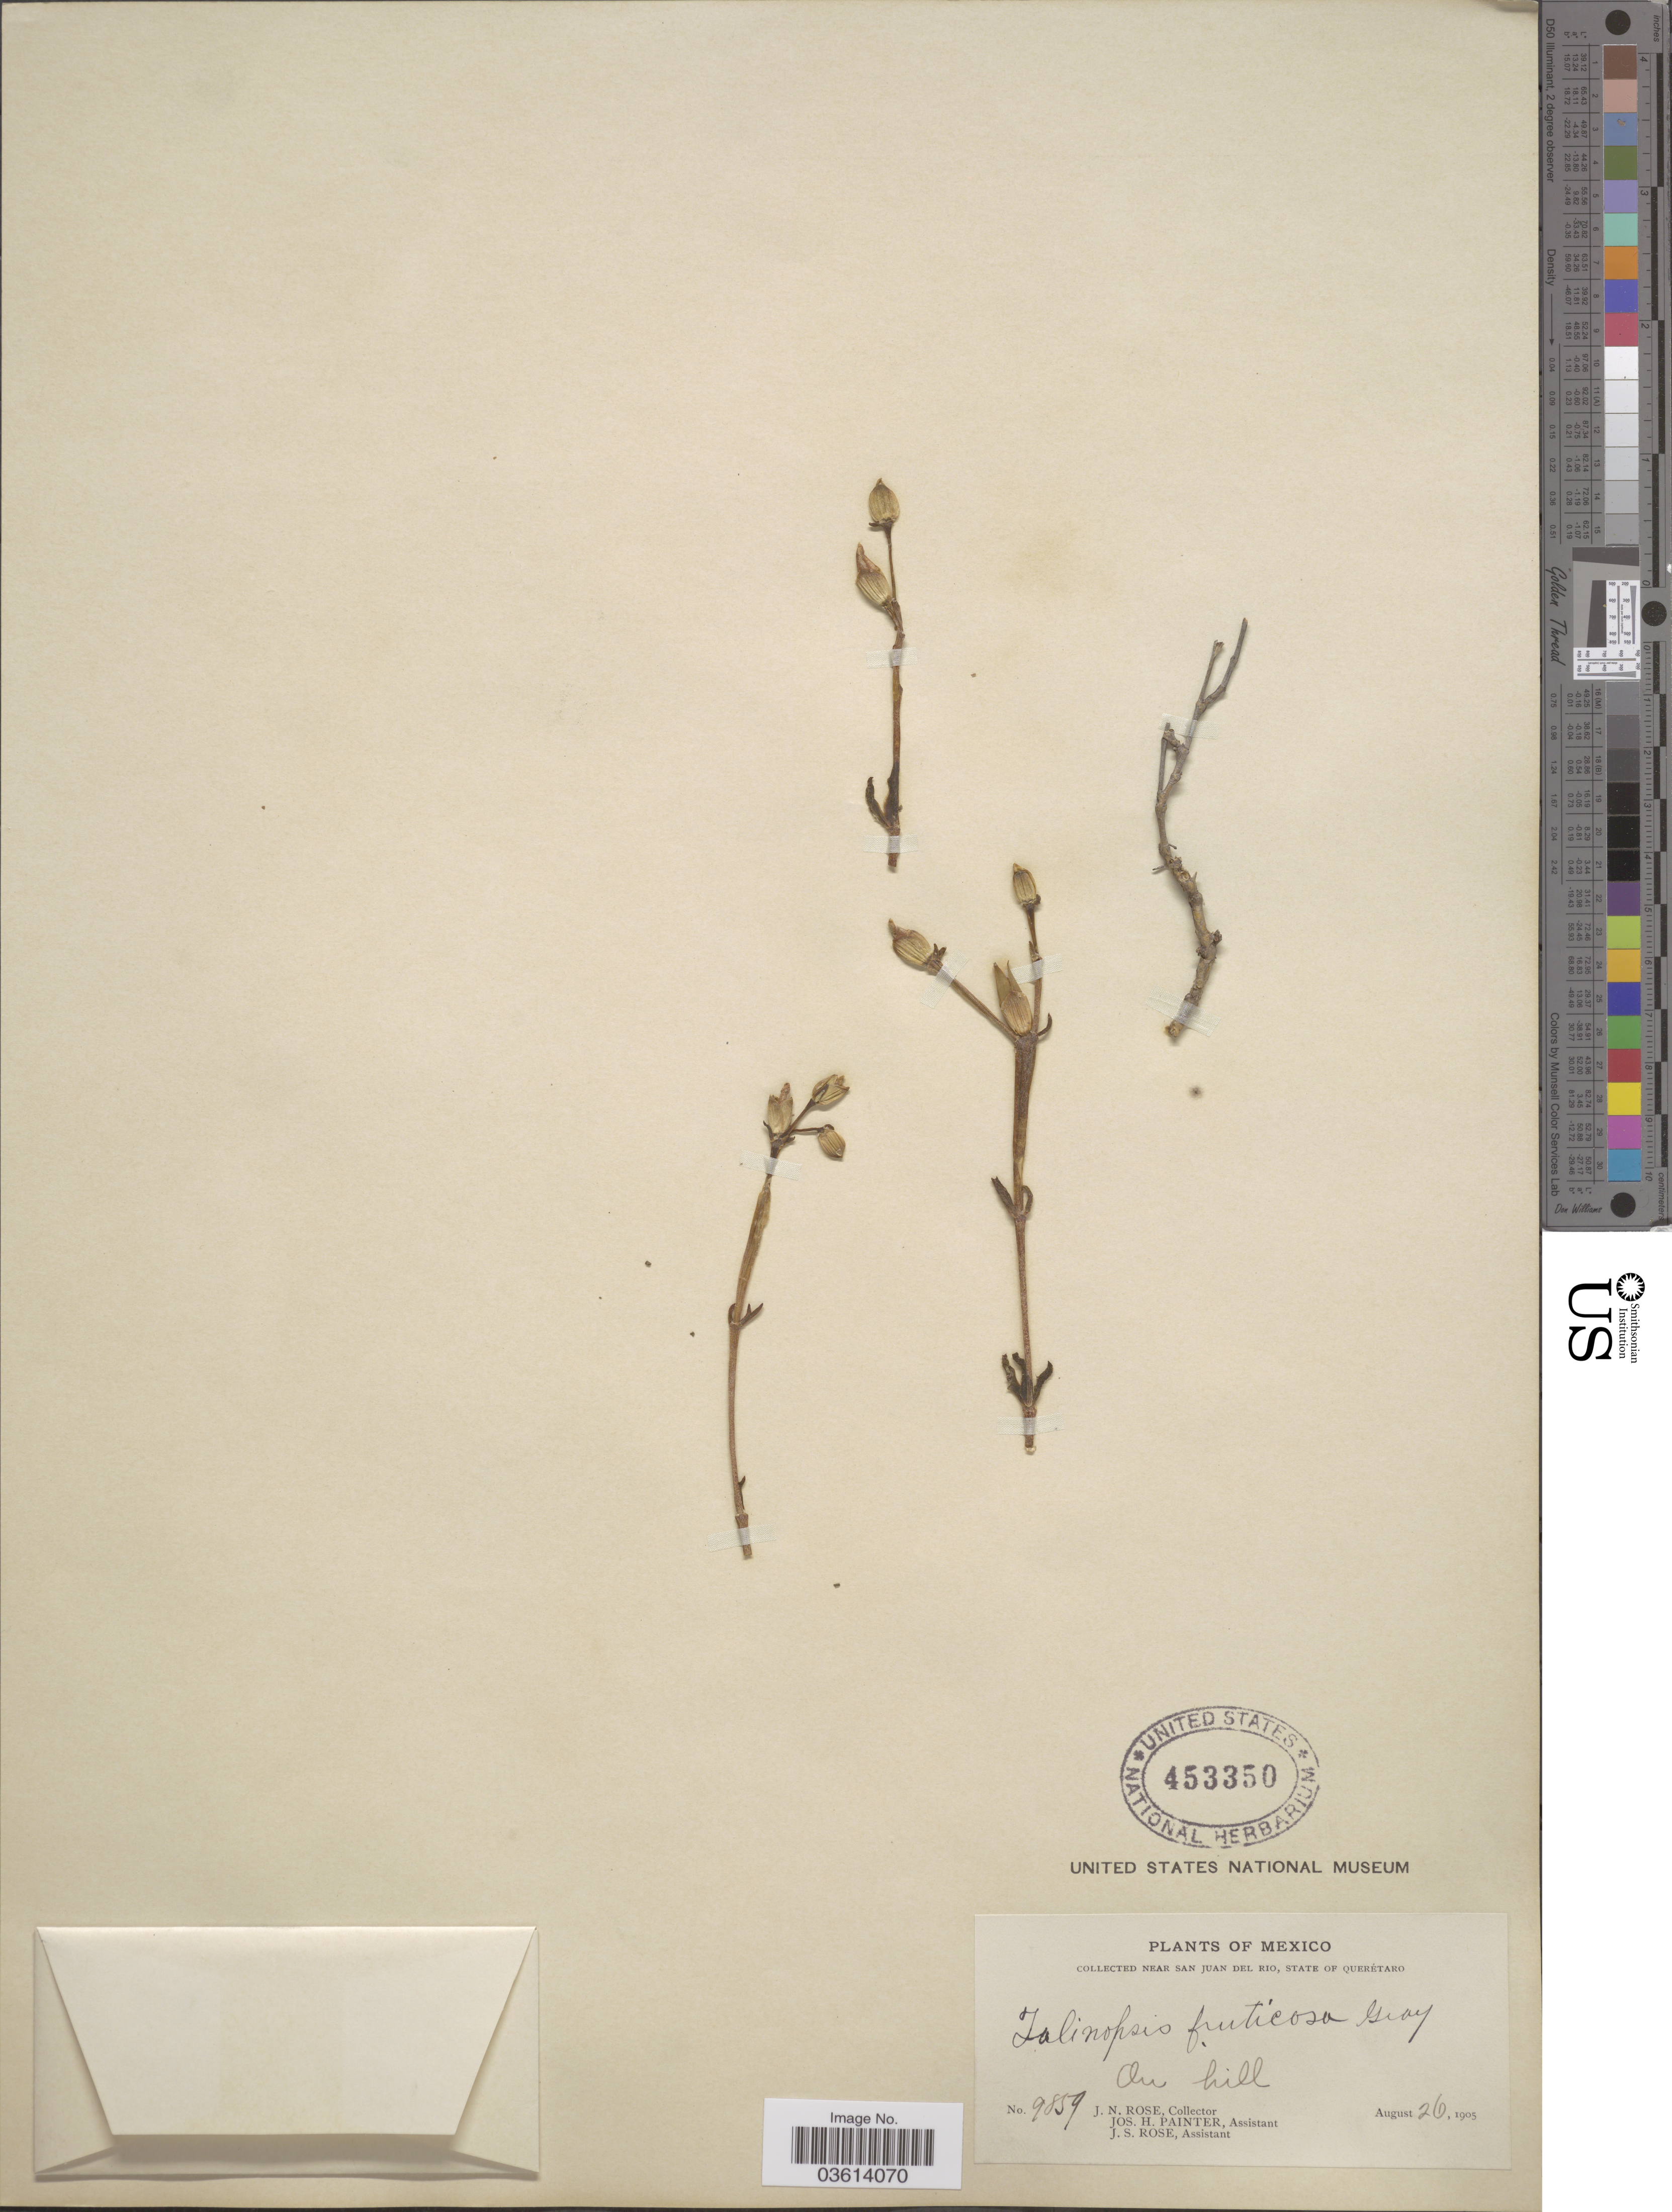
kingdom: Plantae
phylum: Tracheophyta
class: Magnoliopsida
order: Caryophyllales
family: Anacampserotaceae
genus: Talinopsis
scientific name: Talinopsis fruticosa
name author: A. Gray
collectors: J. N. Rose, J. H. Painter & J. S. Rose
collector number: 9859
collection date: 1905-08-26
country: Mexico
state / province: Querétaro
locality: Near San Juan del Rio. On hill.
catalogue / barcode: US 453350